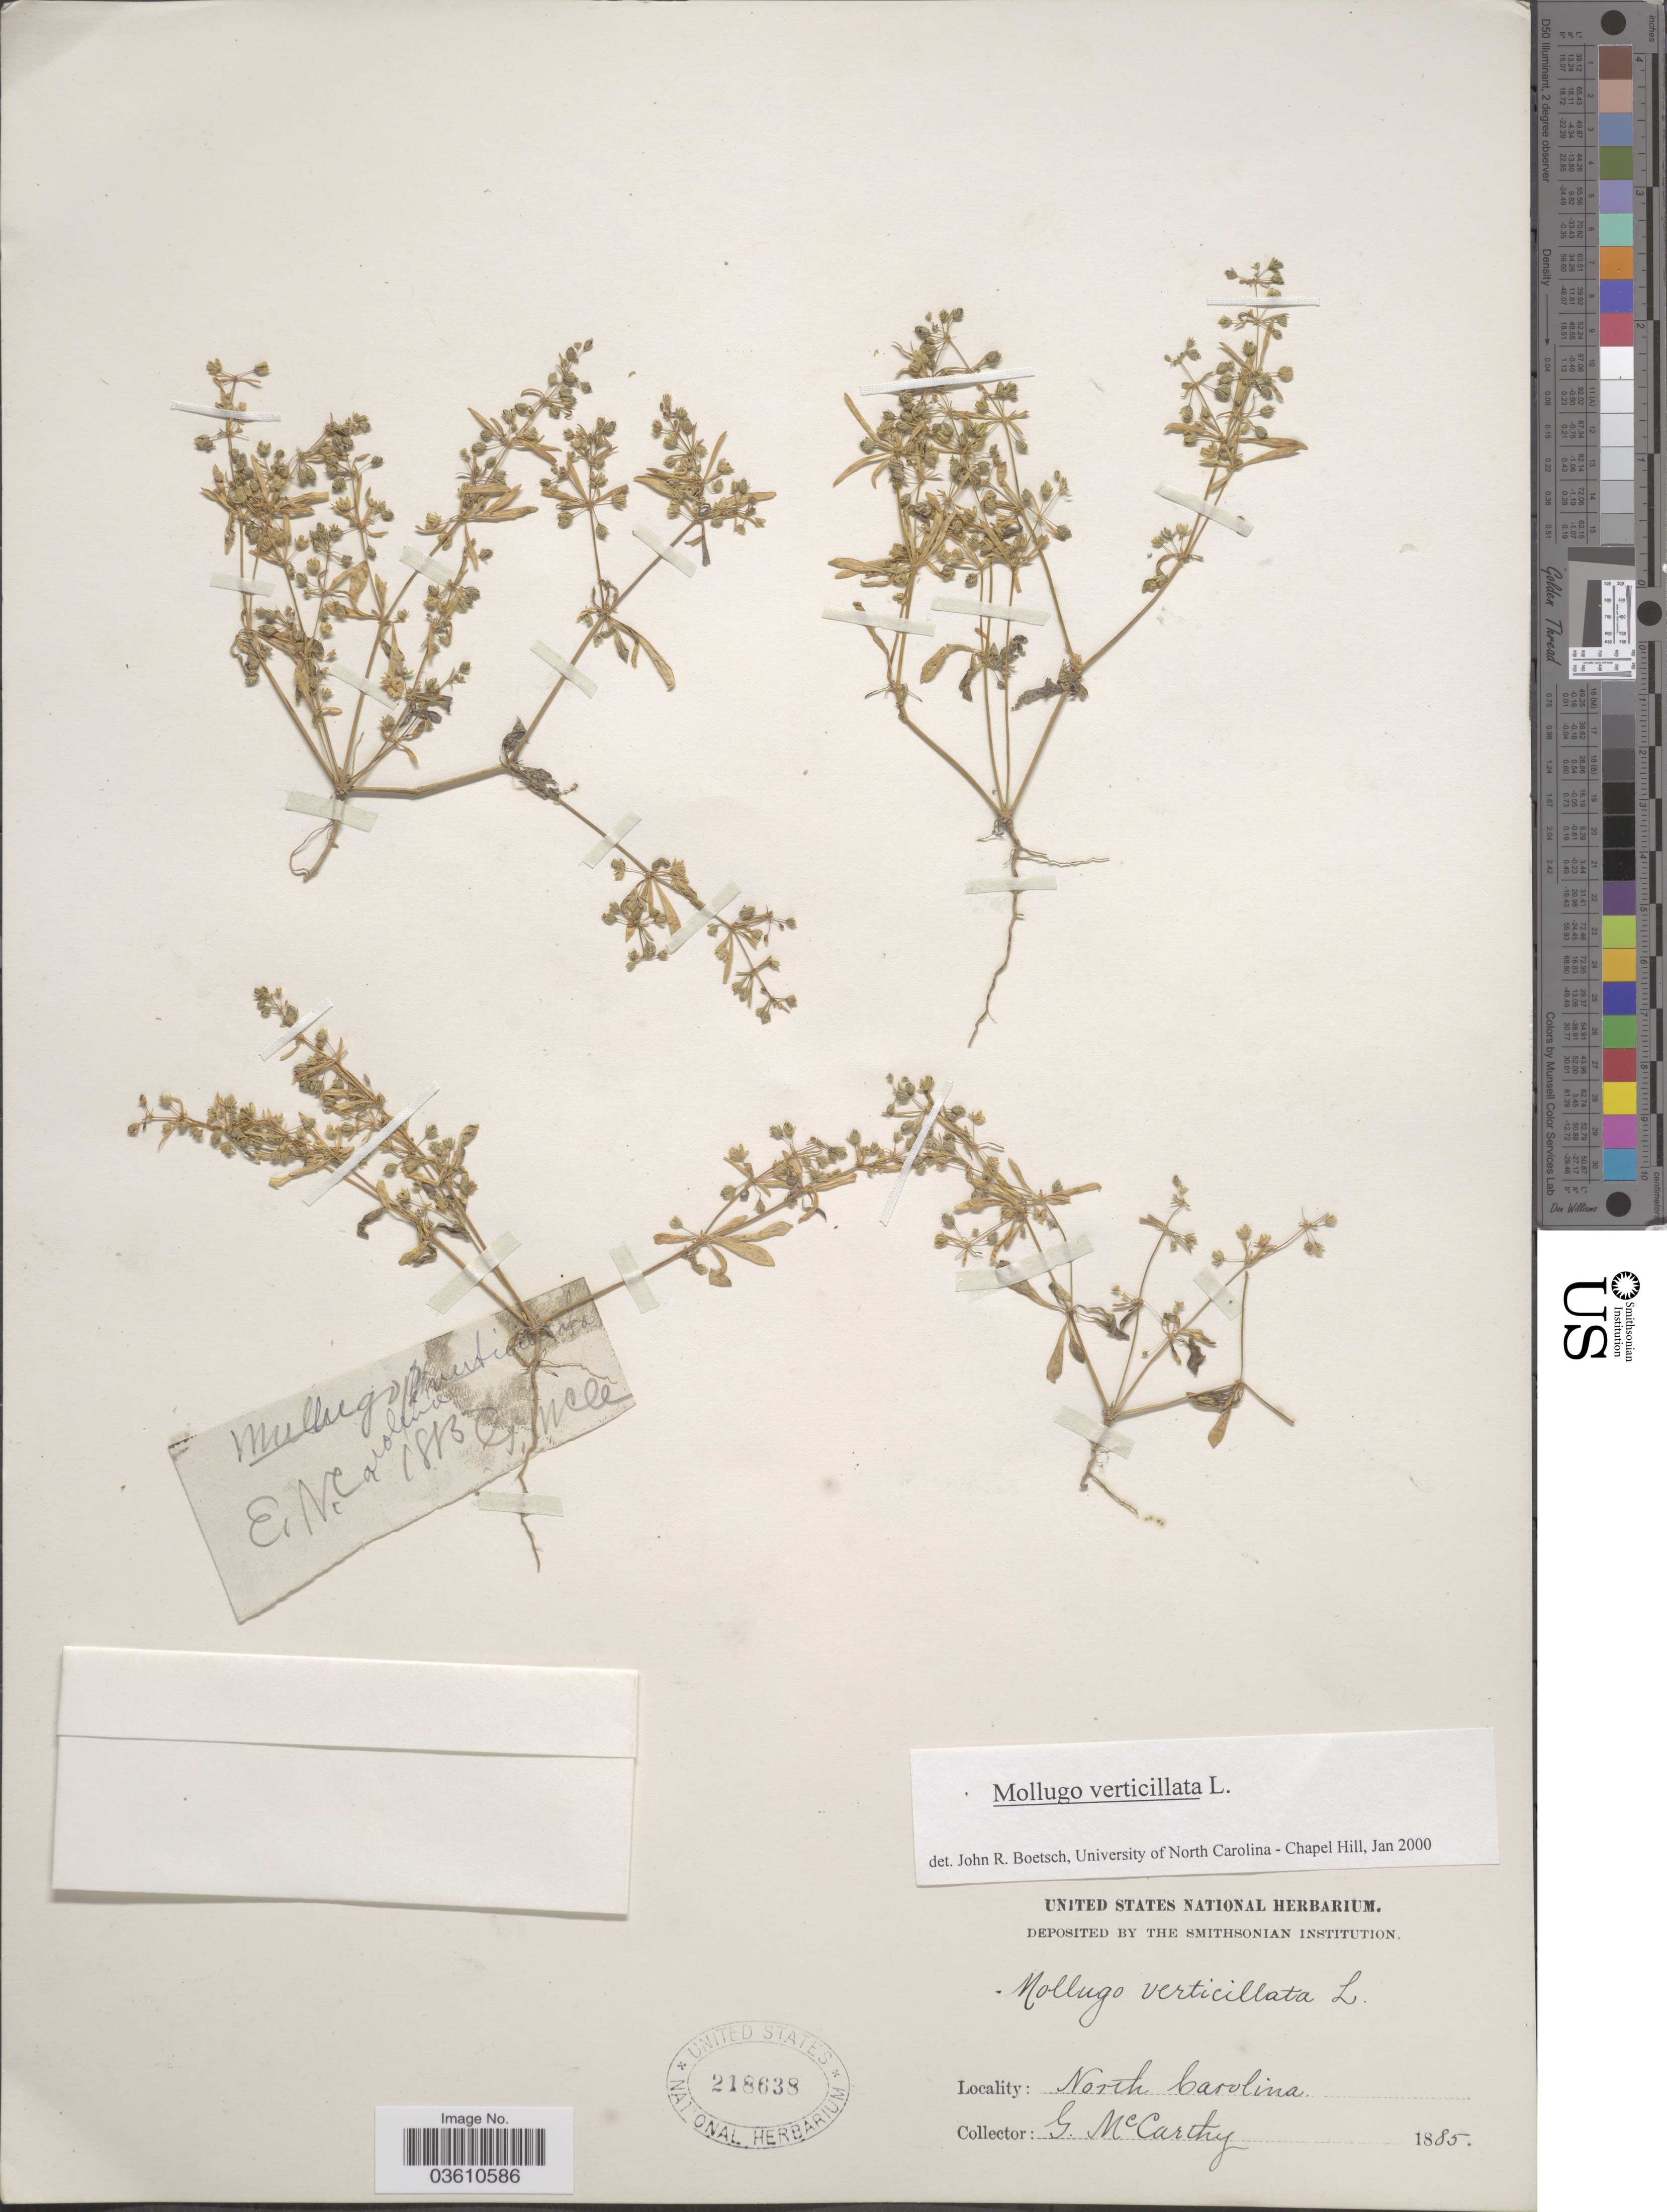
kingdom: Plantae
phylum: Tracheophyta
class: Magnoliopsida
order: Caryophyllales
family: Molluginaceae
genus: Mollugo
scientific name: Mollugo verticillata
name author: L.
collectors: G. McCarthy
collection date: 1885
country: United States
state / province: North Carolina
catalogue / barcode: US 218638